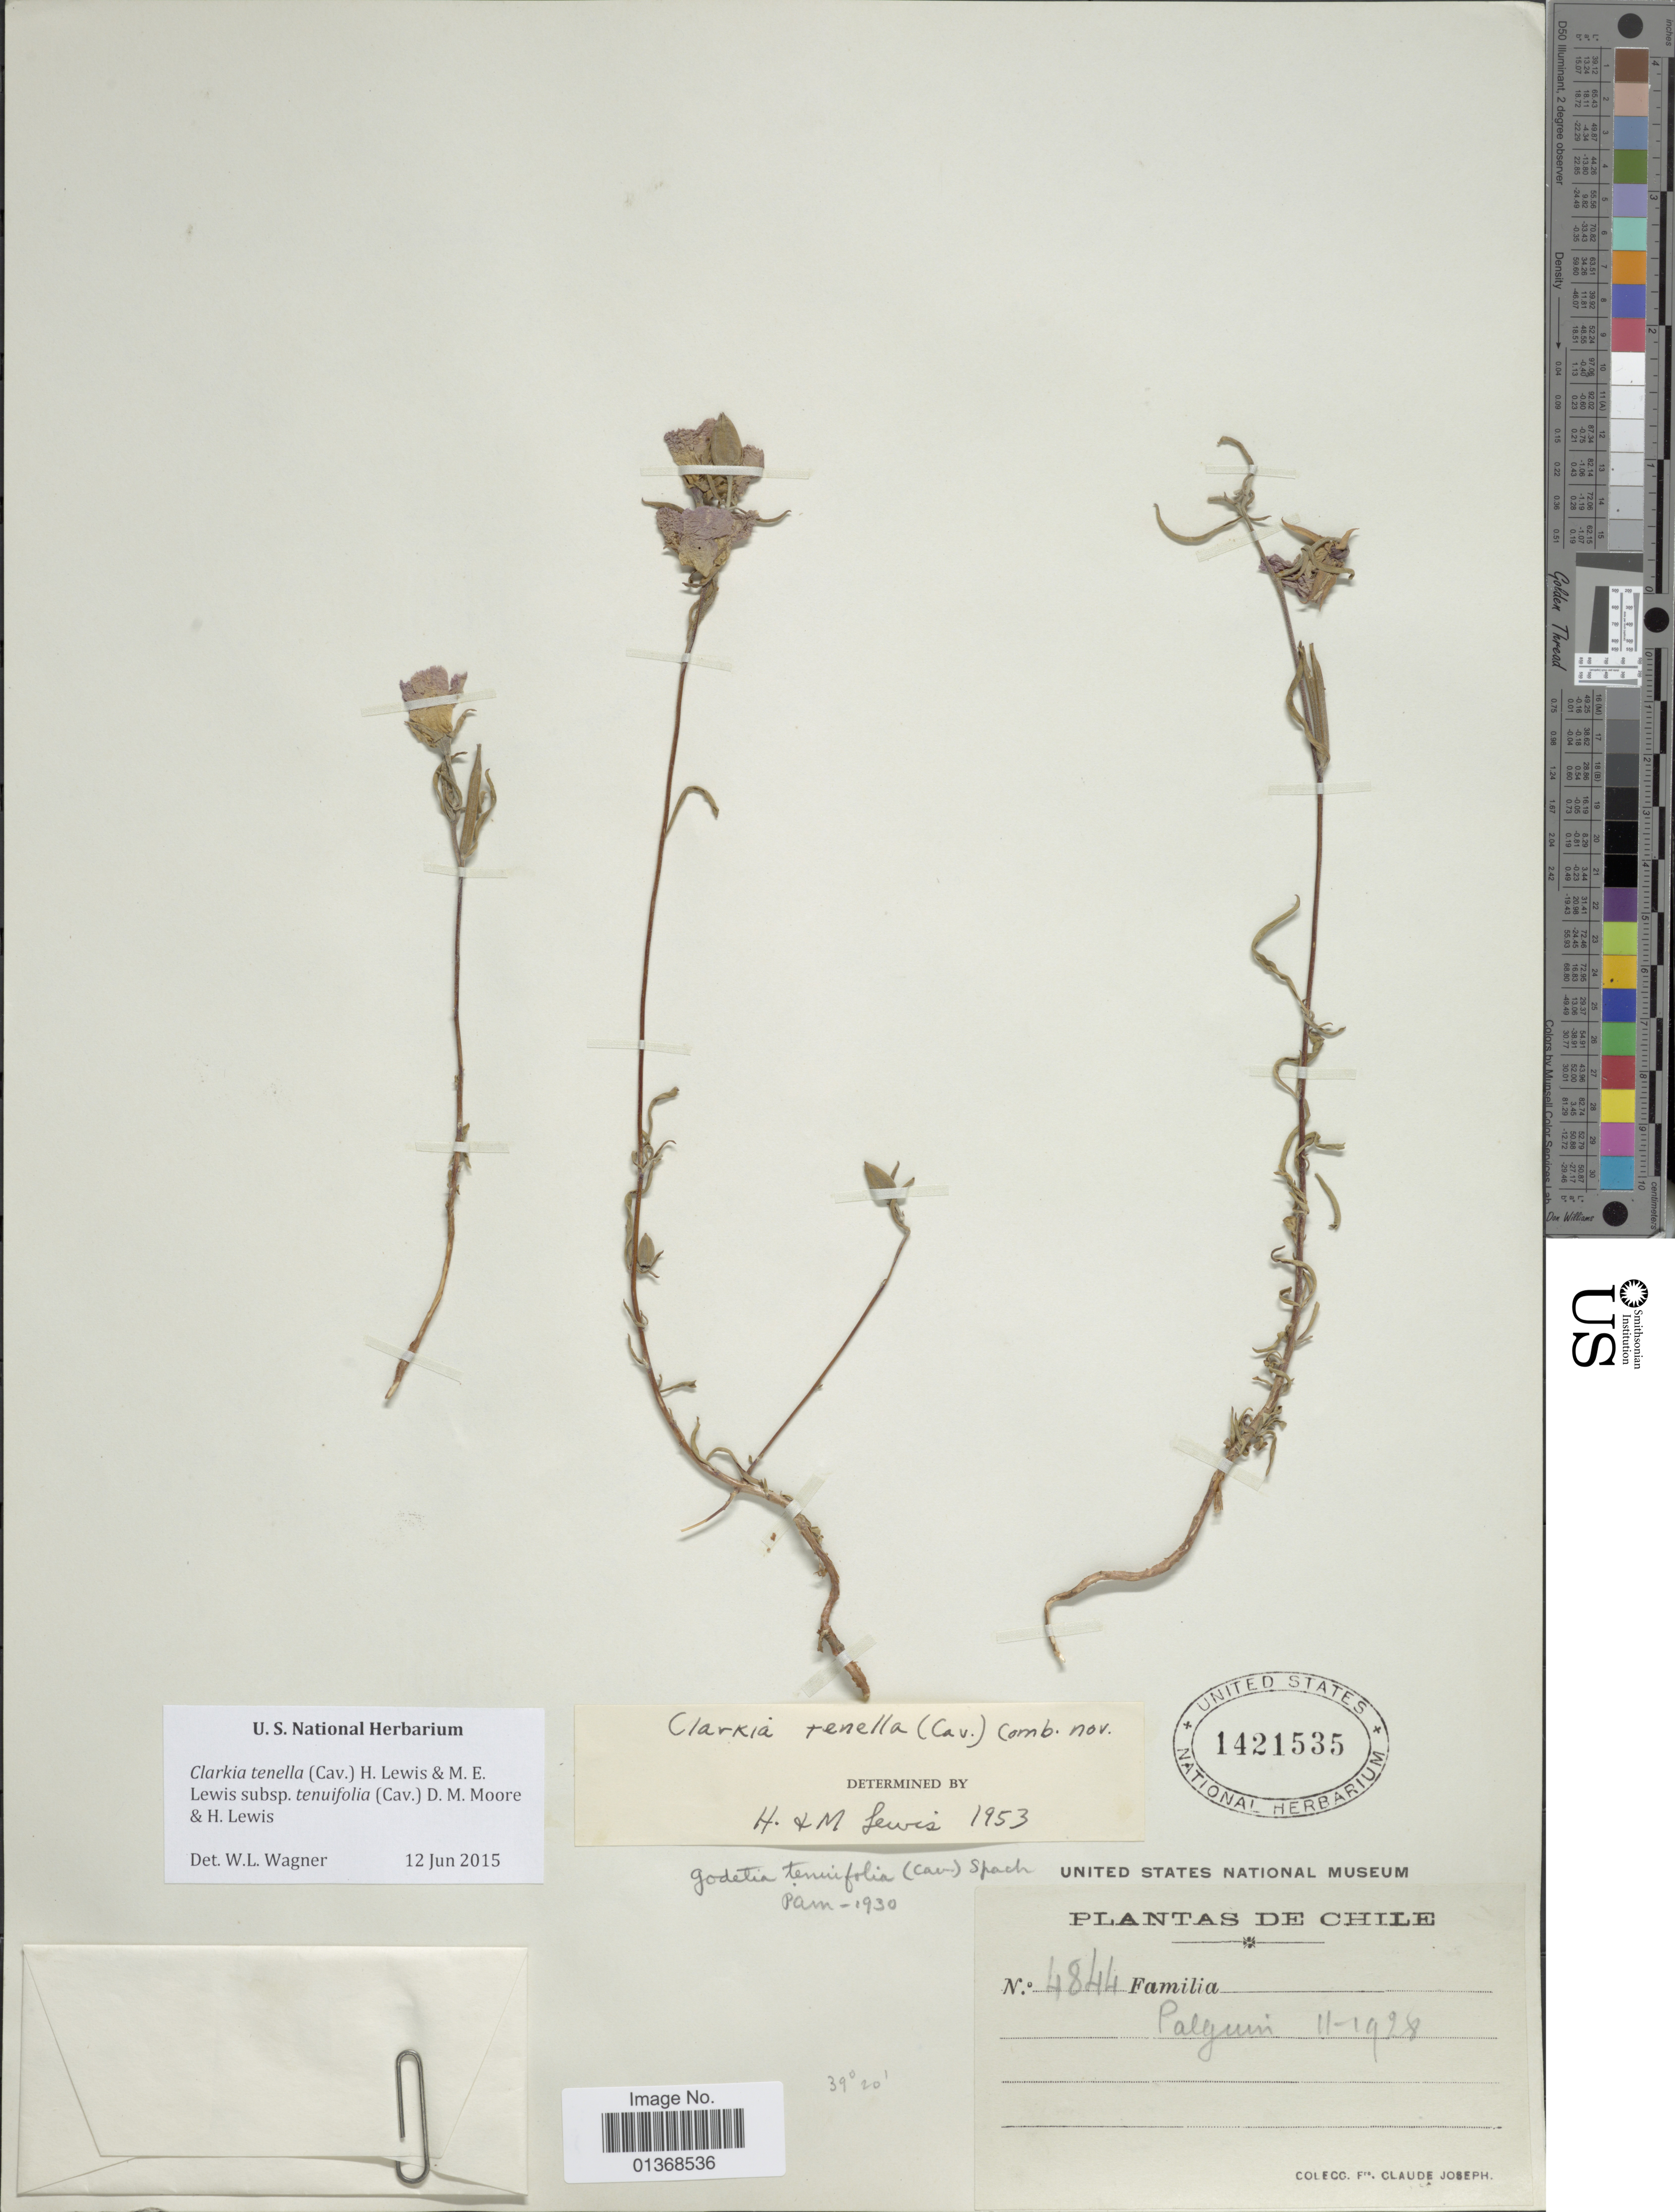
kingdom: Plantae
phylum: Tracheophyta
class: Magnoliopsida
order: Myrtales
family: Onagraceae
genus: Clarkia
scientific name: Clarkia tenella subsp. tenuifolia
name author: (Cav.) D.M. Moore & F. H. Lewis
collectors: Frere Claude Joseph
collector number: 4844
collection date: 1928-11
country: Chile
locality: Palguin.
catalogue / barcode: US 1421535